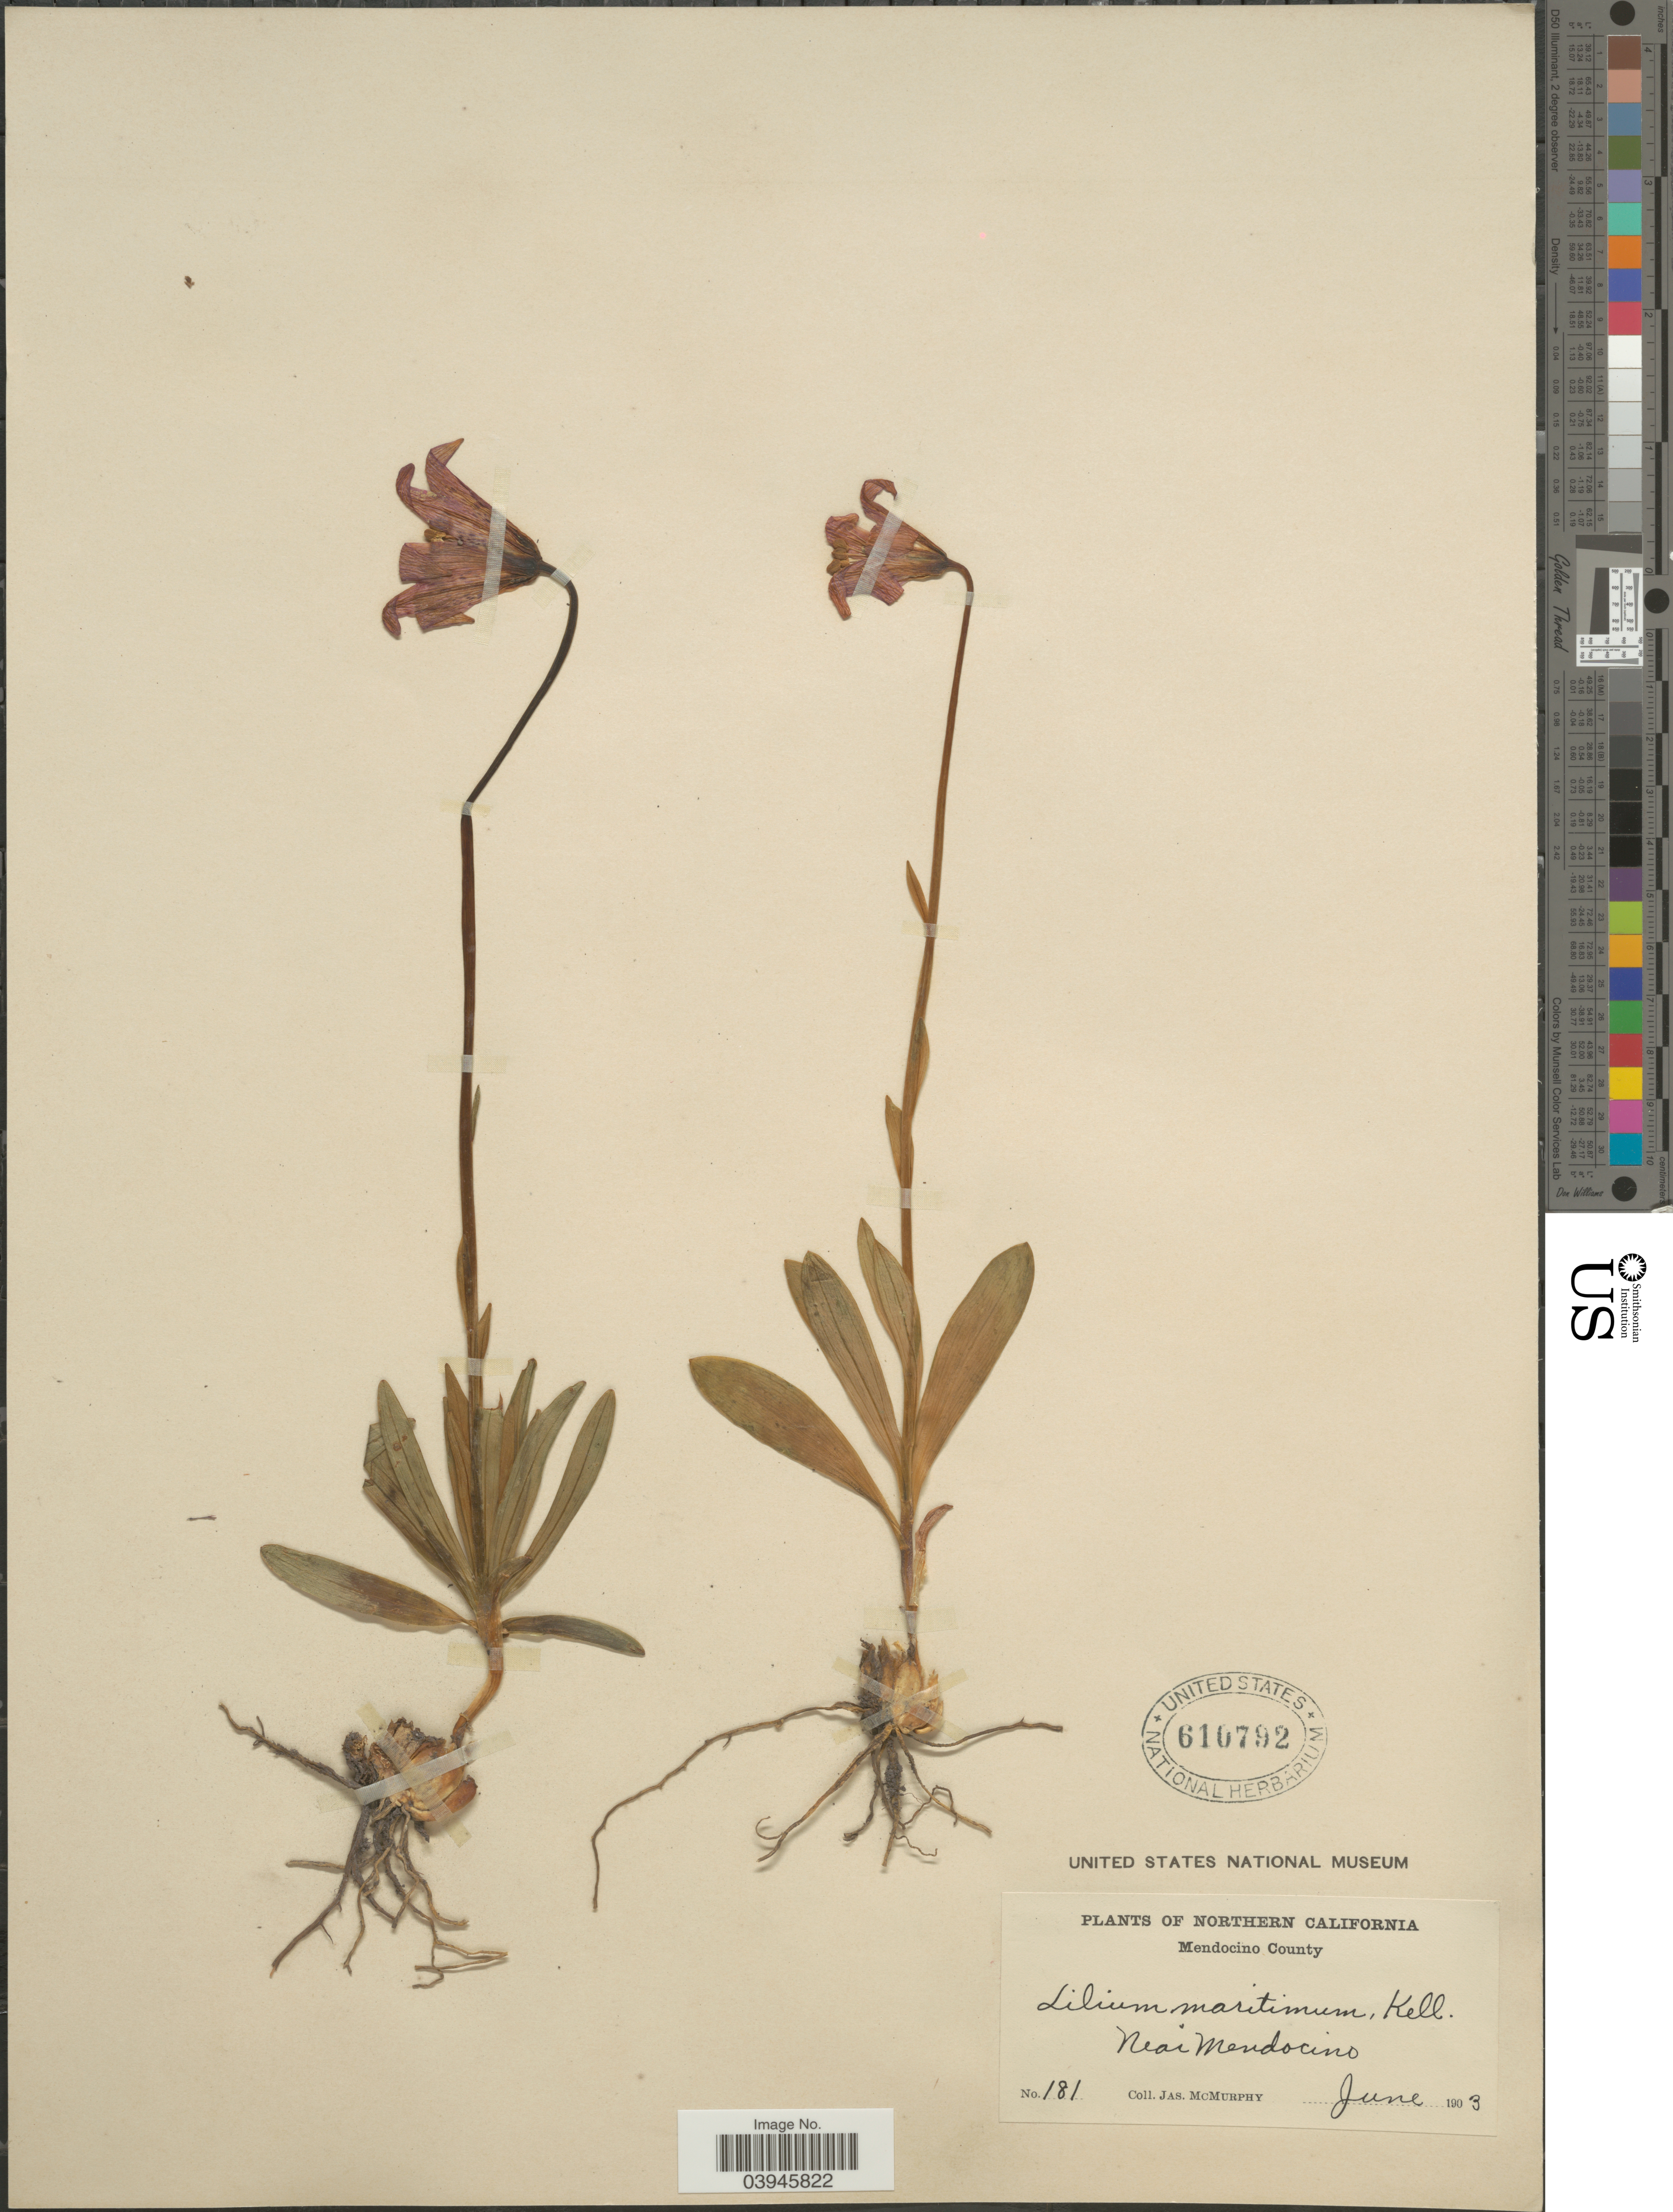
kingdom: Plantae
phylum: Tracheophyta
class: Liliopsida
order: Liliales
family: Liliaceae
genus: Lilium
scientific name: Lilium maritimum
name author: Kellogg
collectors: J. McMurphy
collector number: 181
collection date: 1903-06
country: United States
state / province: California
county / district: Mendocino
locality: Northern California. Mendocino County. Near Mendocino.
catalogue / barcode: US 610792